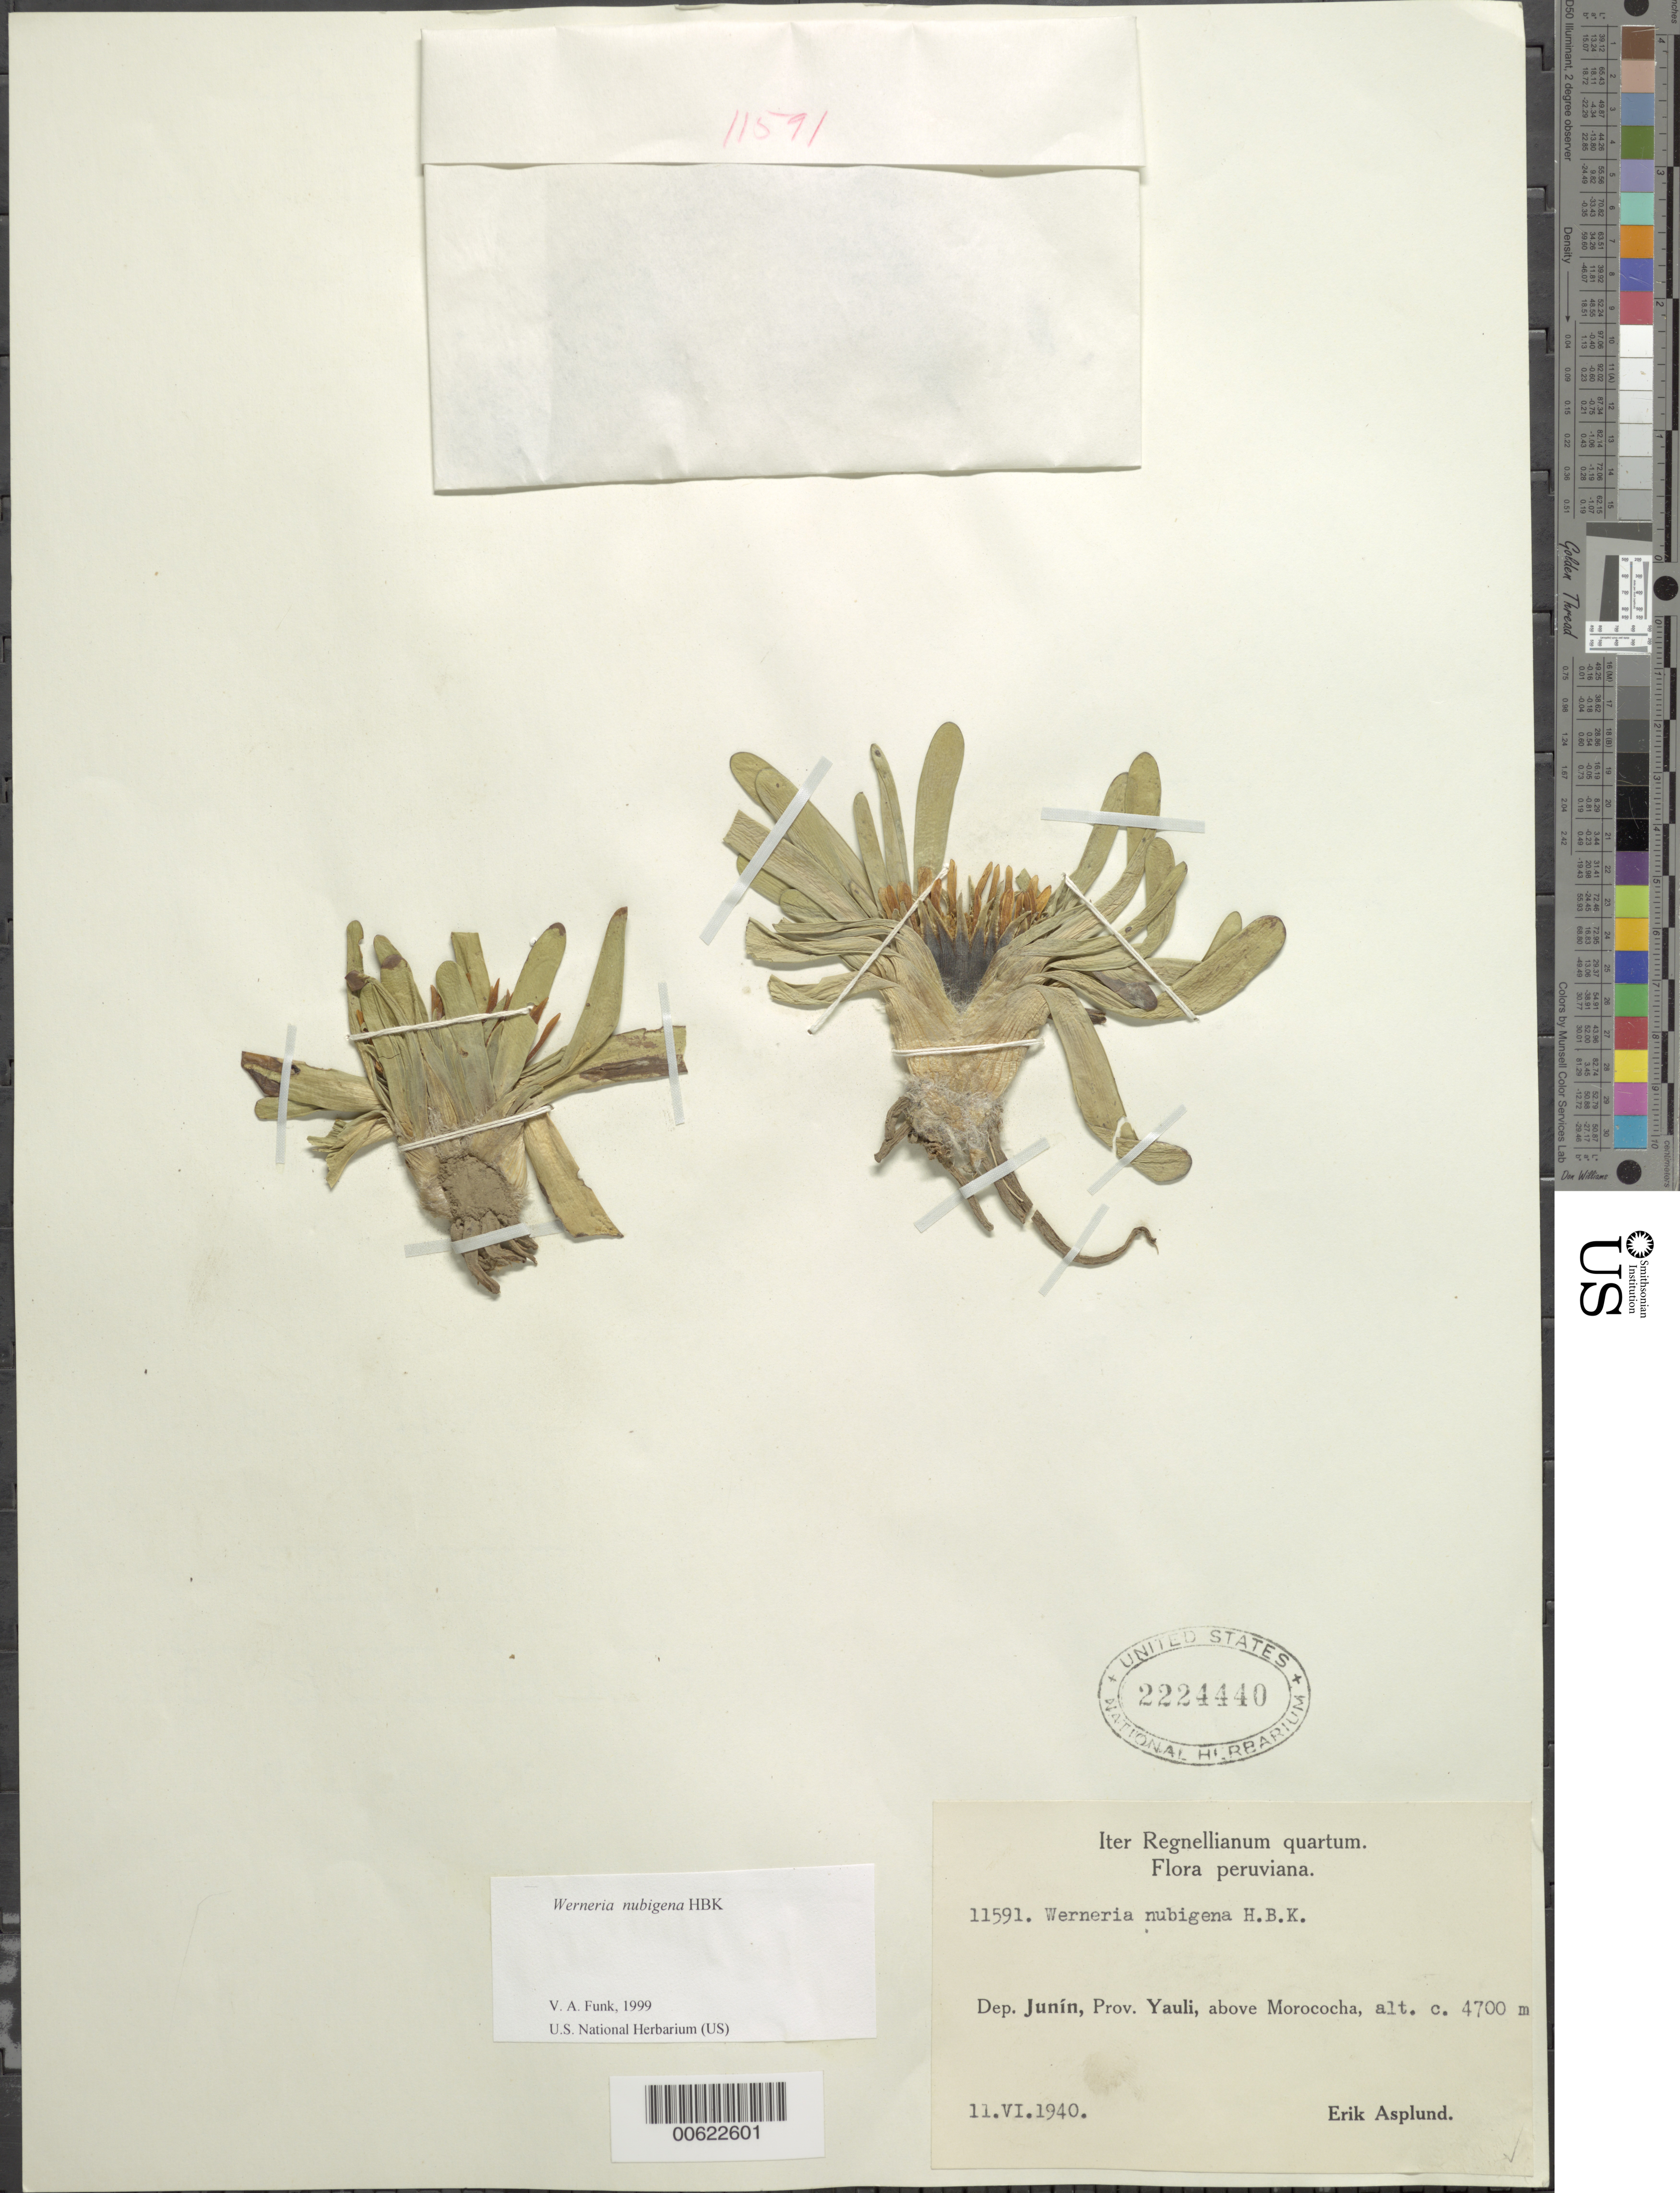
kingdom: Plantae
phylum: Tracheophyta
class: Magnoliopsida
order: Asterales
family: Asteraceae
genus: Werneria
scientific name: Werneria nubigena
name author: Kunth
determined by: Funk, Vicki A., (BOT), Smithsonian Institution - National Museum of Natural History (UNITED STATES)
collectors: E. Asplund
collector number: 11591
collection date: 1940-06-11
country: Peru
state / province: Junín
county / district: Yauli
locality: Morococha, above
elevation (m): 47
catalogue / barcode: US 2224440